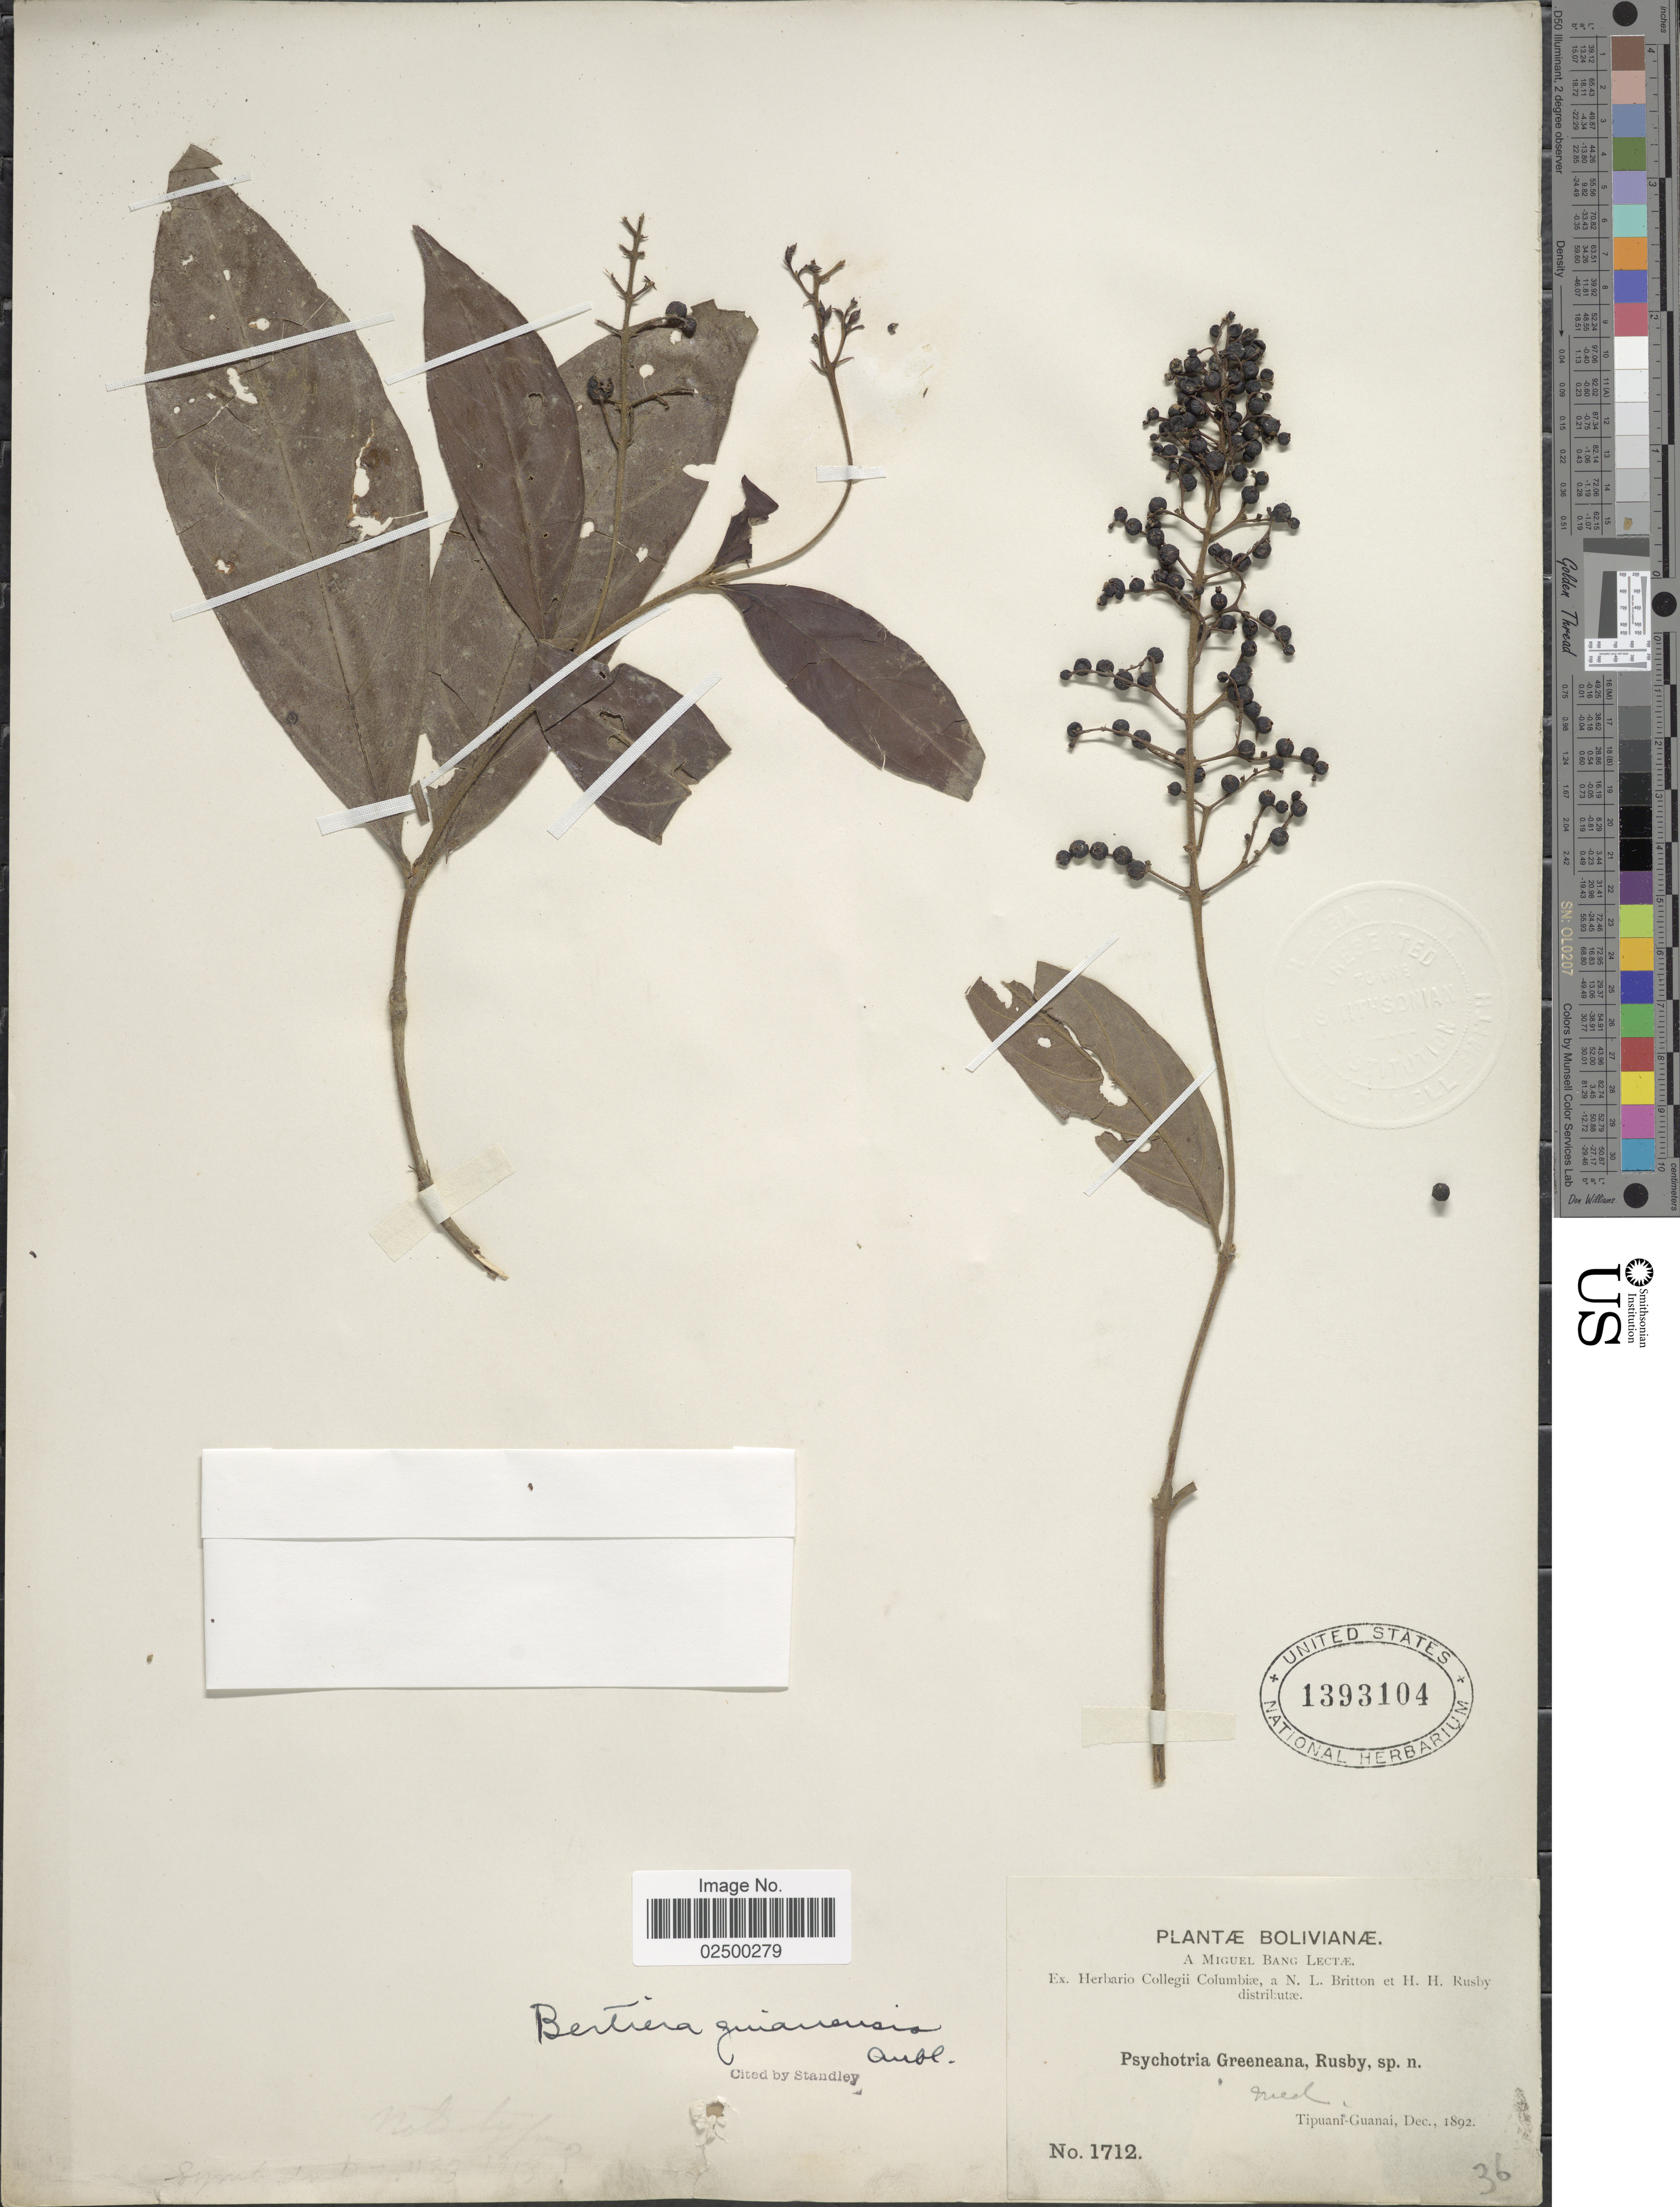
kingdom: Plantae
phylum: Tracheophyta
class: Magnoliopsida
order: Gentianales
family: Rubiaceae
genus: Bertiera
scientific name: Bertiera guianensis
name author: Aubl.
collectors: M. Bang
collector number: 1712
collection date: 1892-12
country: Bolivia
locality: Tipuani-Guanai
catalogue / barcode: US 1393104